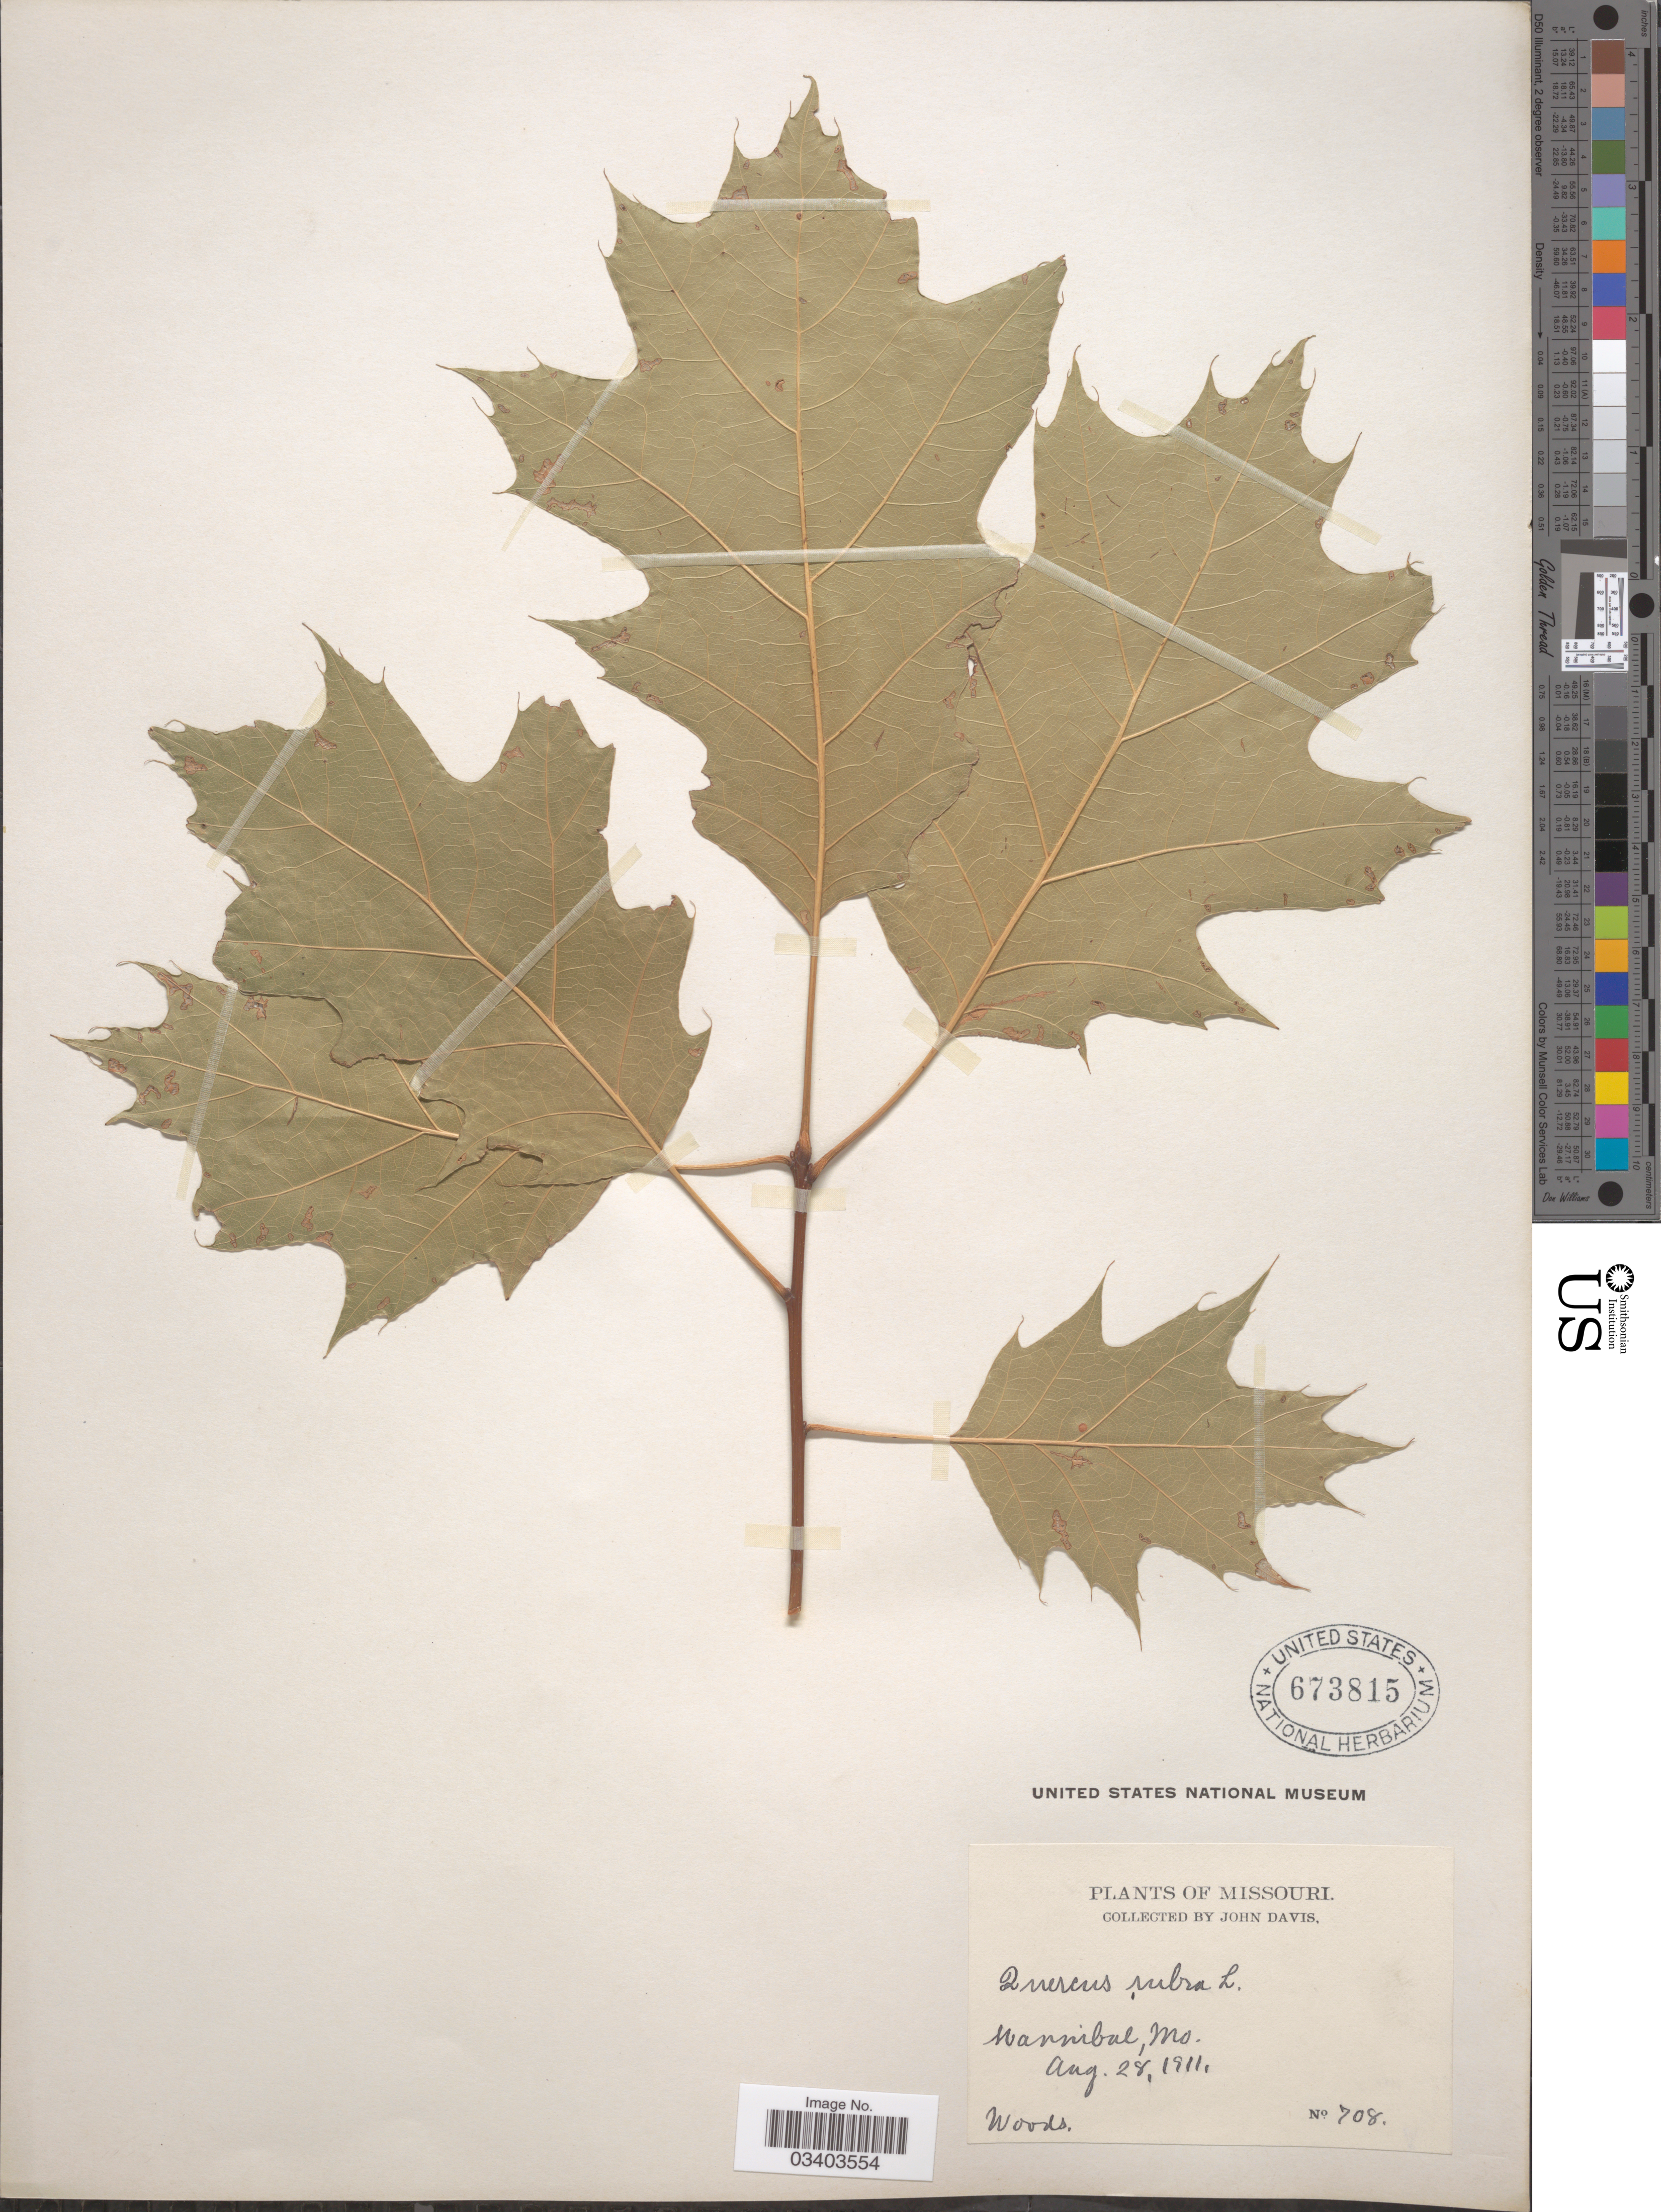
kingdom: Plantae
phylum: Tracheophyta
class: Magnoliopsida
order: Fagales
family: Fagaceae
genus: Quercus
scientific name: Quercus borealis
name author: F. Michx.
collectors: J. Davis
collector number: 708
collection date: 1911-08-28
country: United States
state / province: Missouri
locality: Hannibal.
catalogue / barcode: US 673815